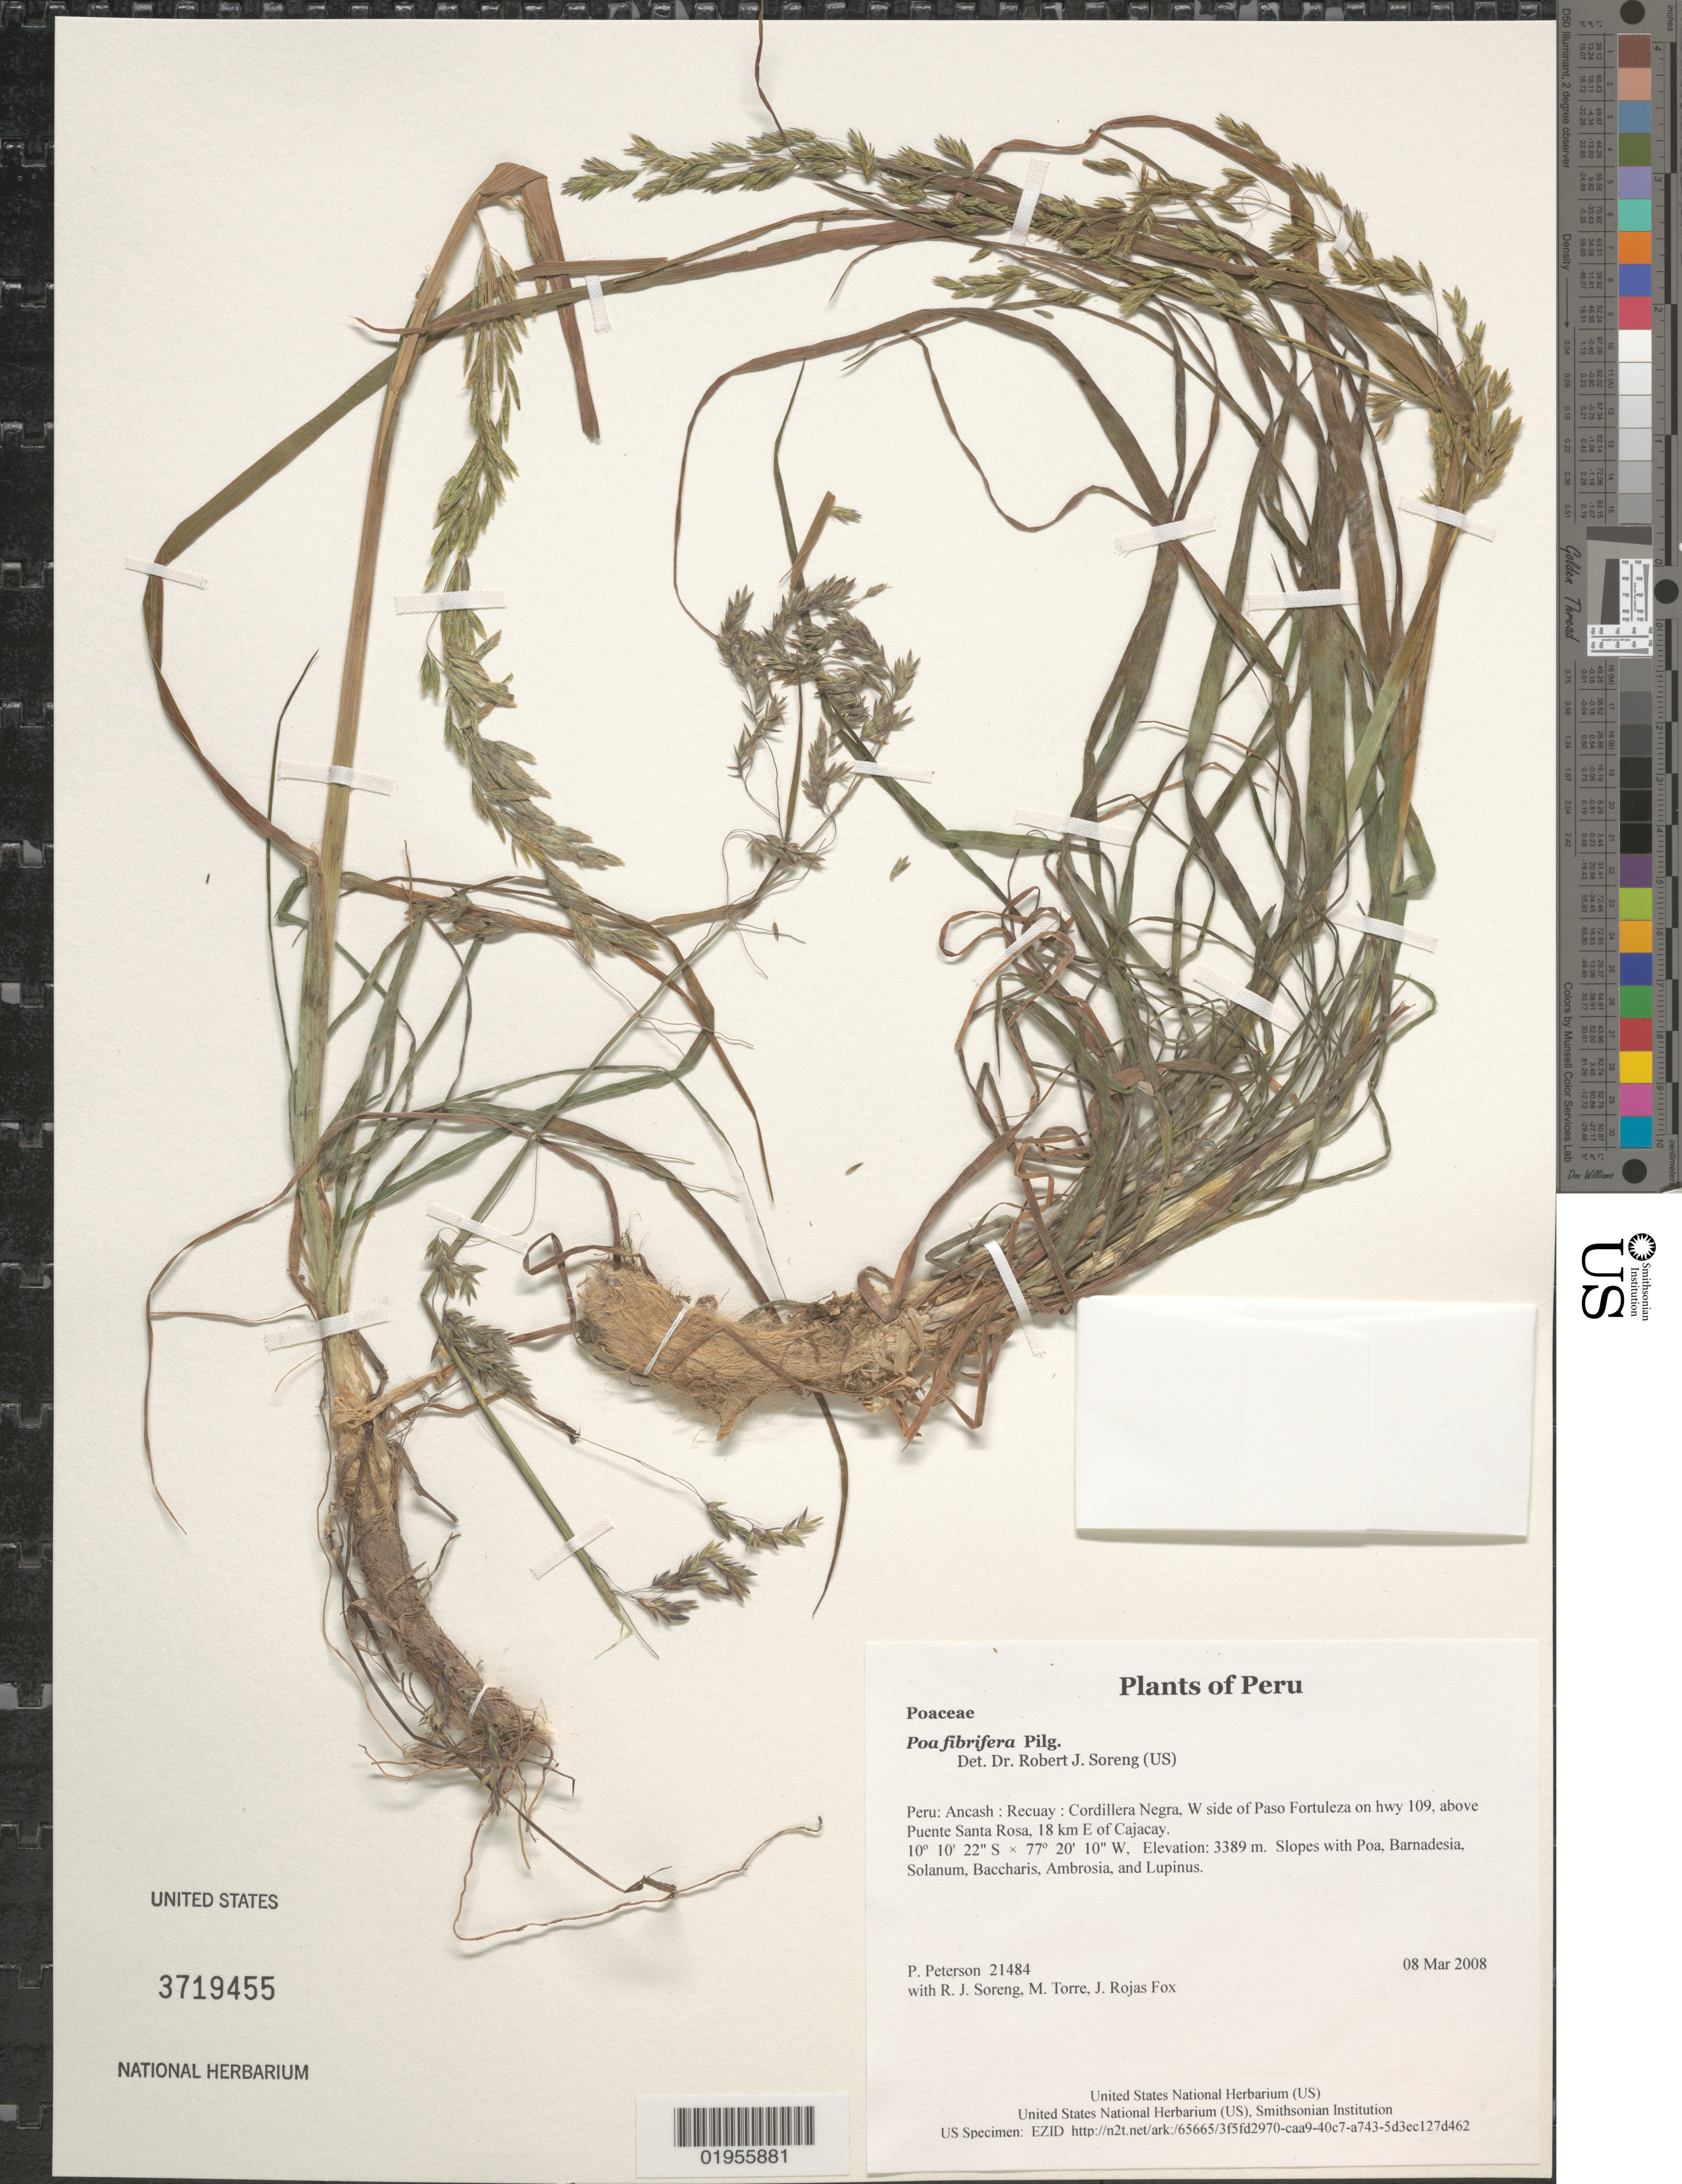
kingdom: Plantae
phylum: Tracheophyta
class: Liliopsida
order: Poales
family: Poaceae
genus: Poa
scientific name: Poa fibrifera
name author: Pilg.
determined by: Soreng, Robert J., Research Associate (BOT), Smithsonian Institution - National Museum of Natural History (UNITED STATES)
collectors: P. M. Peterson, R. J. Soreng, M. Torre & J. Rojas Fox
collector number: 21484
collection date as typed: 08 Mar 2008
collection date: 2008-03-08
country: Peru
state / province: Ancash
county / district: Recuay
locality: Cordillera Negra, W side of Paso Fortuleza on hwy 109, above Puente Santa Rosa, 18 km E of Cajacay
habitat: Slopes with Poa, Barnadesia, Solanum, Baccharis, Ambrosia, and Lupinus.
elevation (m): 3389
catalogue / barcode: US 3719455